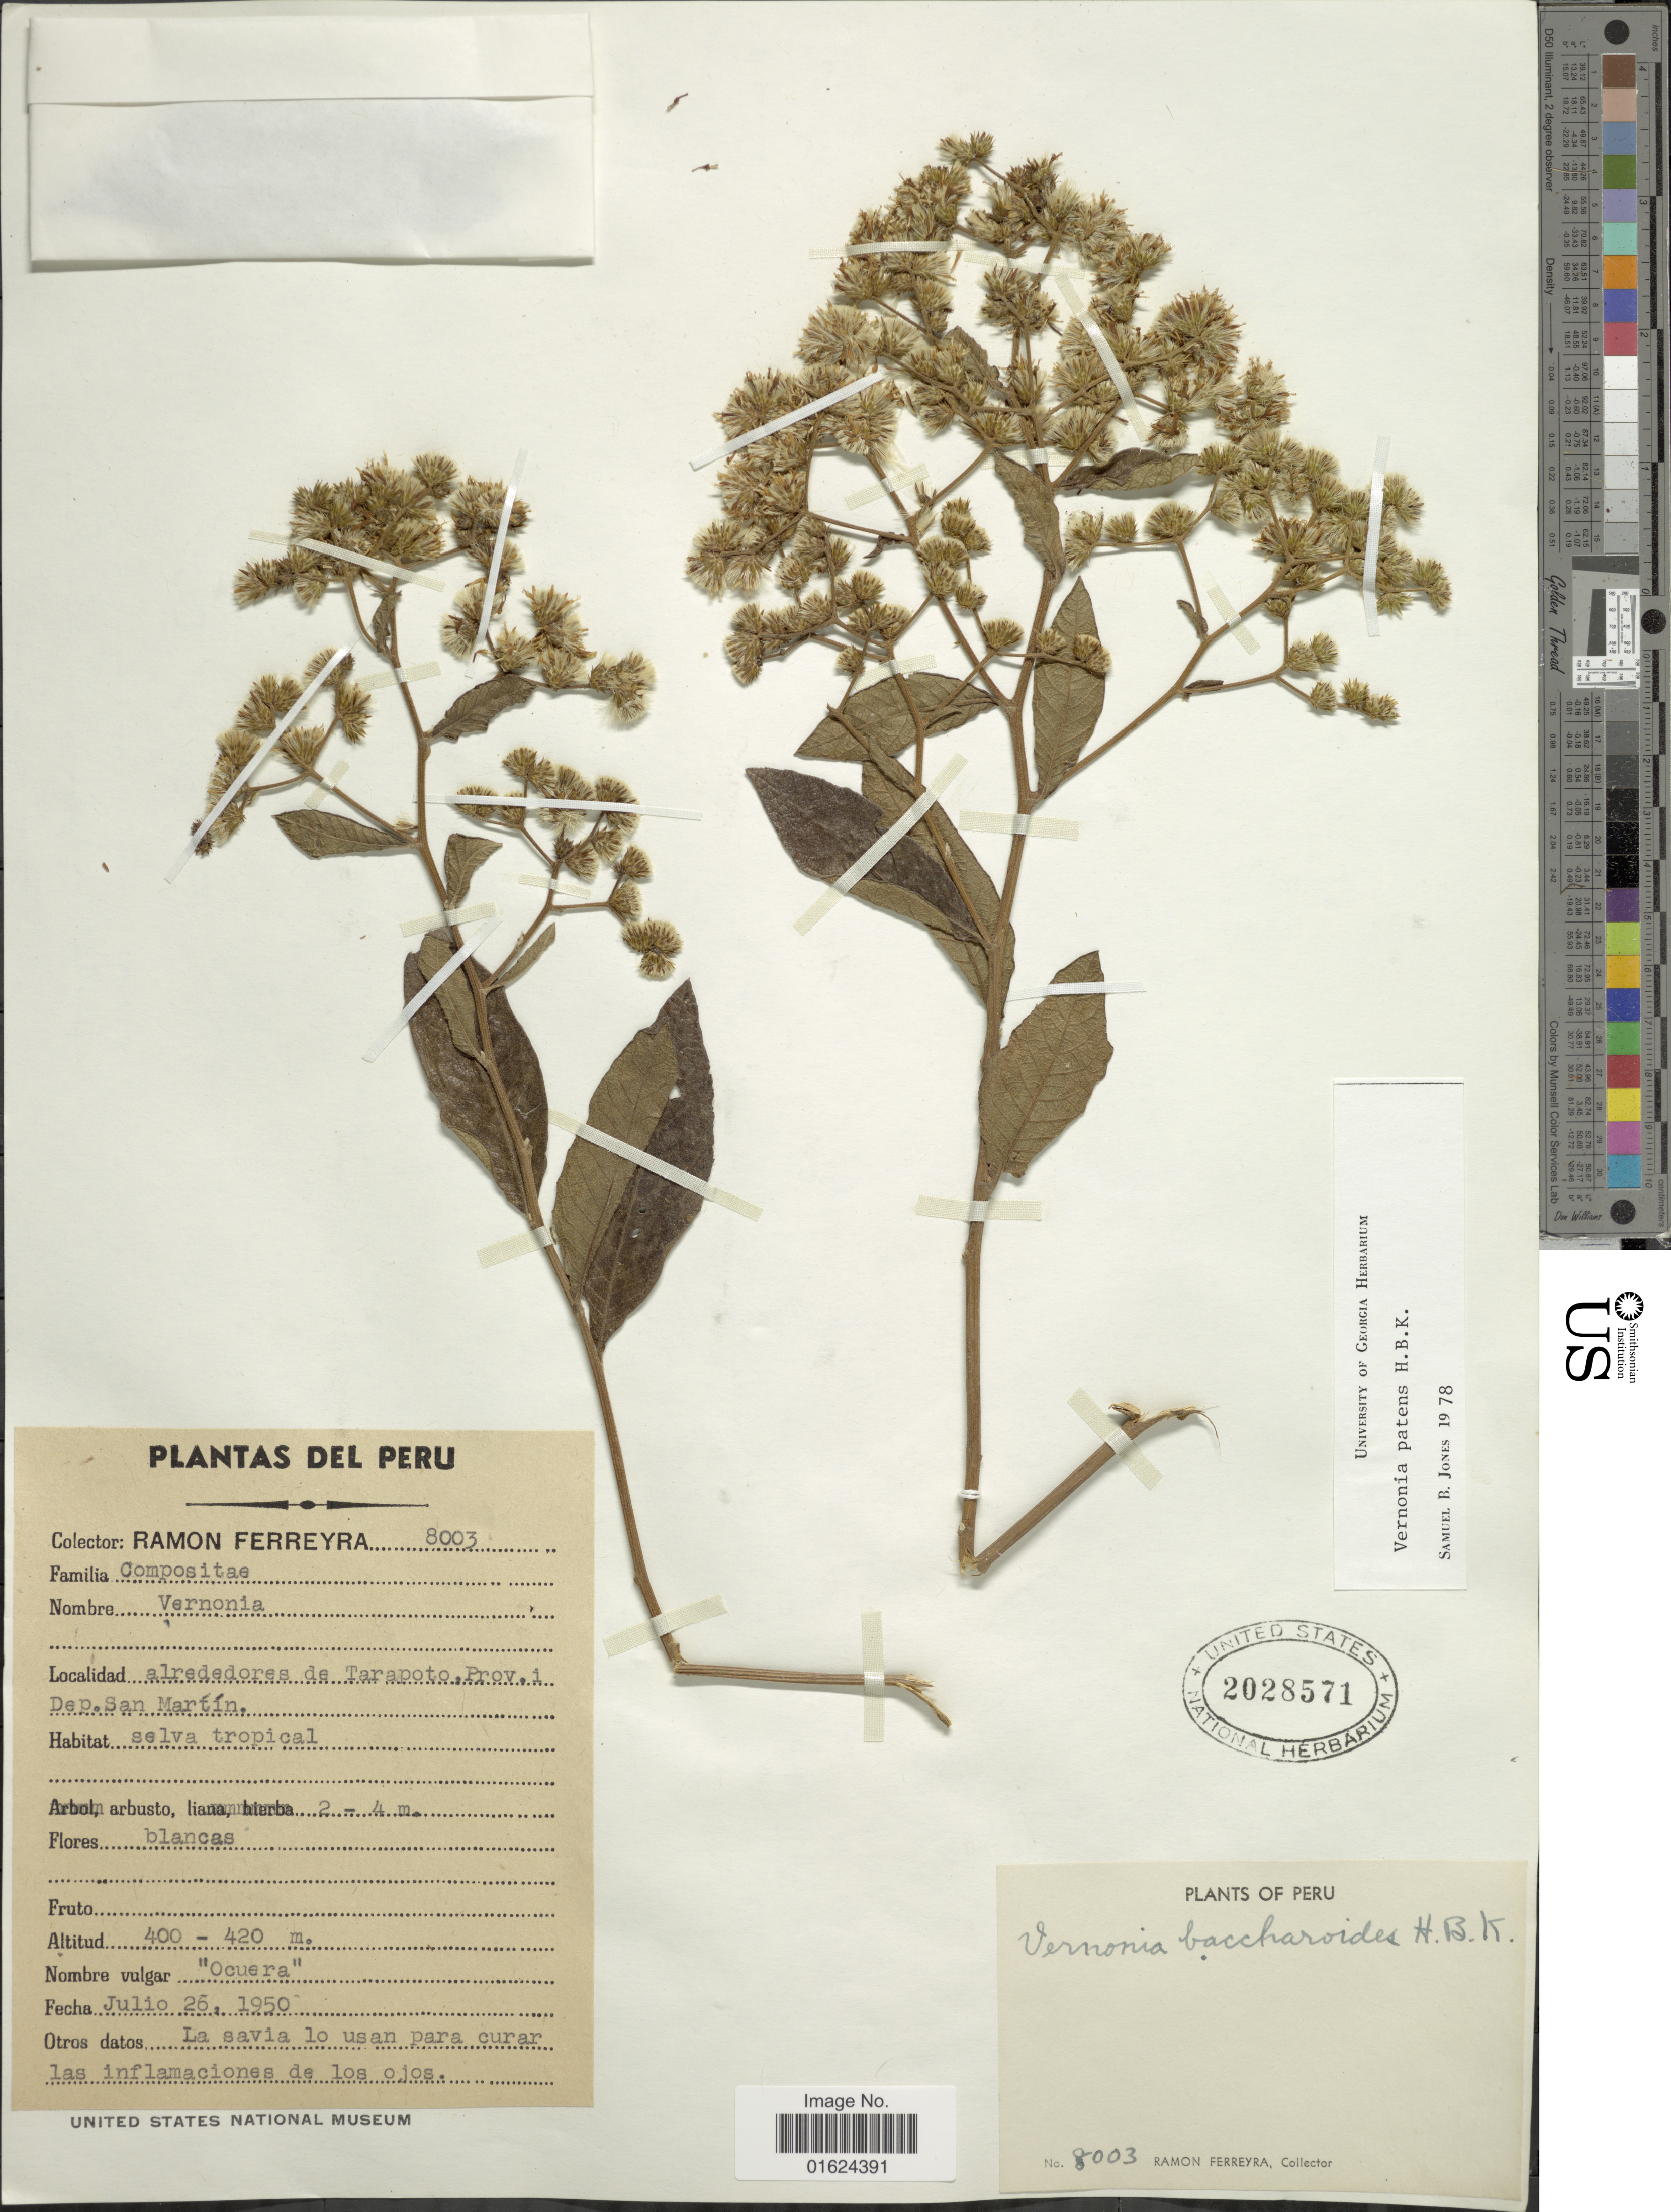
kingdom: Plantae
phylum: Tracheophyta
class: Magnoliopsida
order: Asterales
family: Asteraceae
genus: Vernonanthura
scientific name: Vernonanthura patens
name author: (Kunth) H. Rob.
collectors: R. A. Ferreyra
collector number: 8003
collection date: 1950-07-26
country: Peru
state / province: San Martín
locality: Peru, Alrededores de Tarapoto, Prov. i Dep. San Martin,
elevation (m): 400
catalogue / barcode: US 2028571